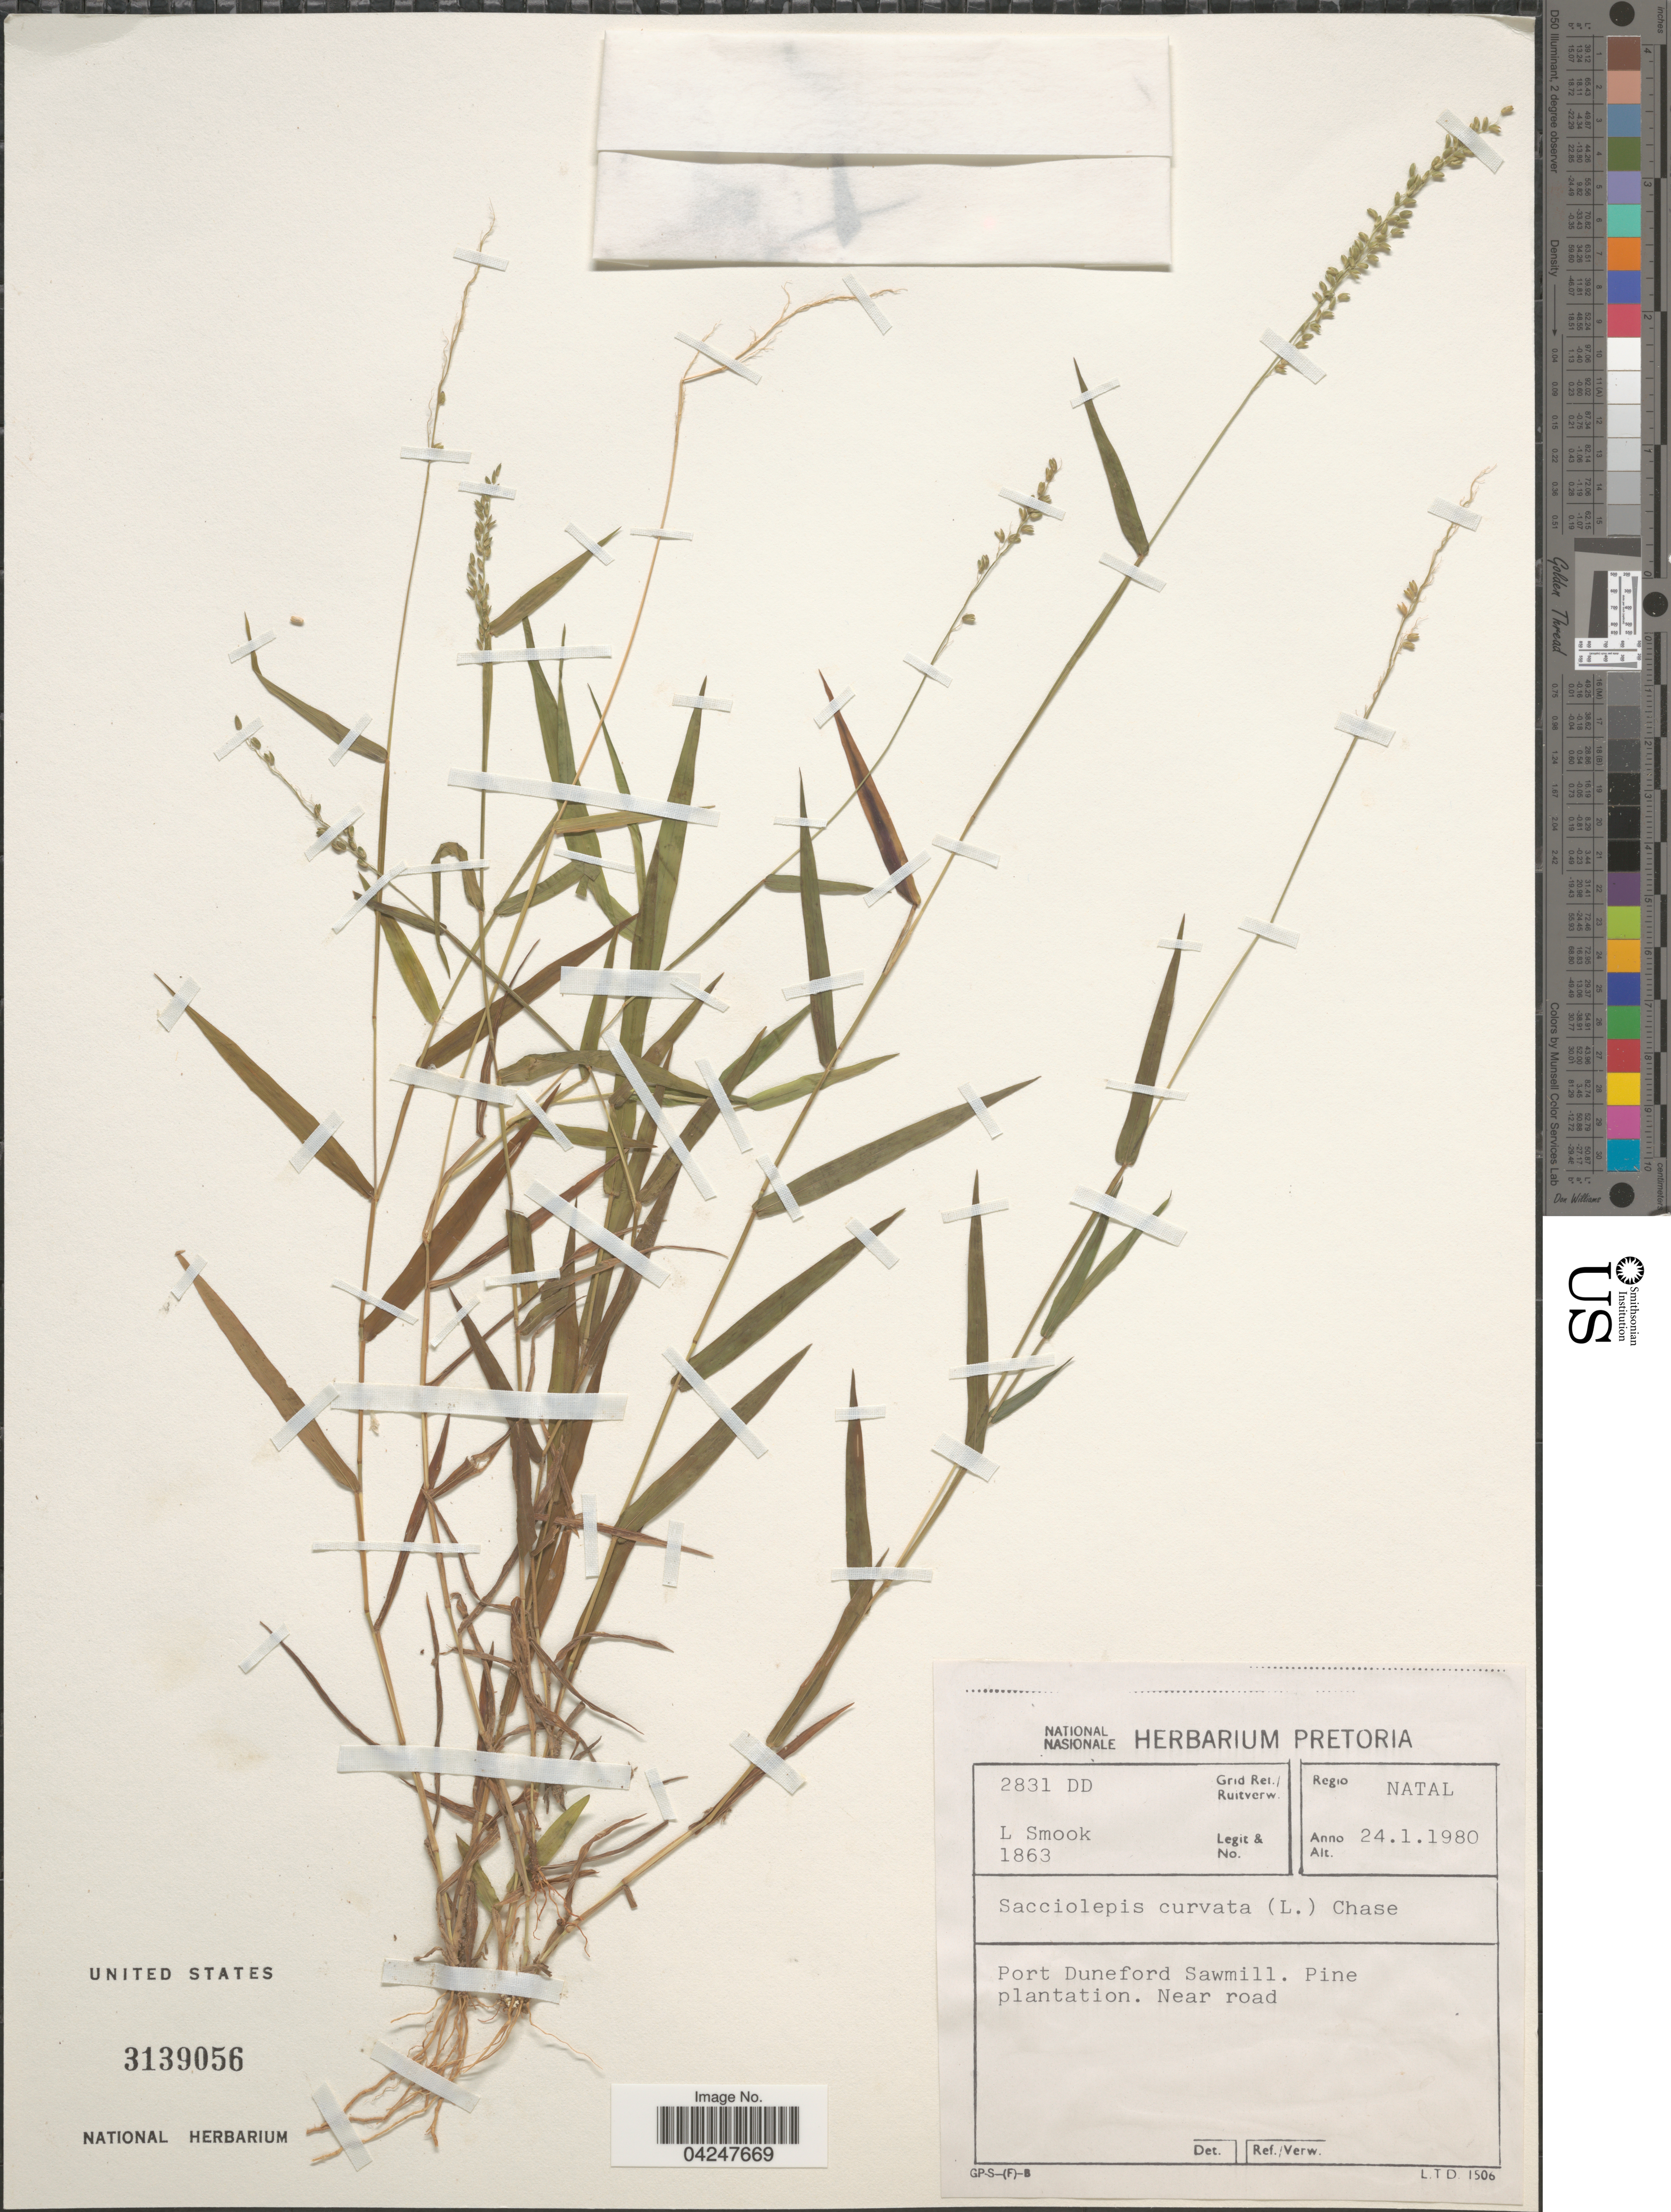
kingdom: Plantae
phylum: Tracheophyta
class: Liliopsida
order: Poales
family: Poaceae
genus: Sacciolepis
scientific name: Sacciolepis curvata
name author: (L.) Chase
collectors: L. Smook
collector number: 1863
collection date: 1980-01-24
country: South Africa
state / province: KwaZulu-Natal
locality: Regio Natal. Port Duneford Sawmill. Pine plantation. Near road. Grid Ref./Ruitverw. 2831 DD.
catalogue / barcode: US 3139056